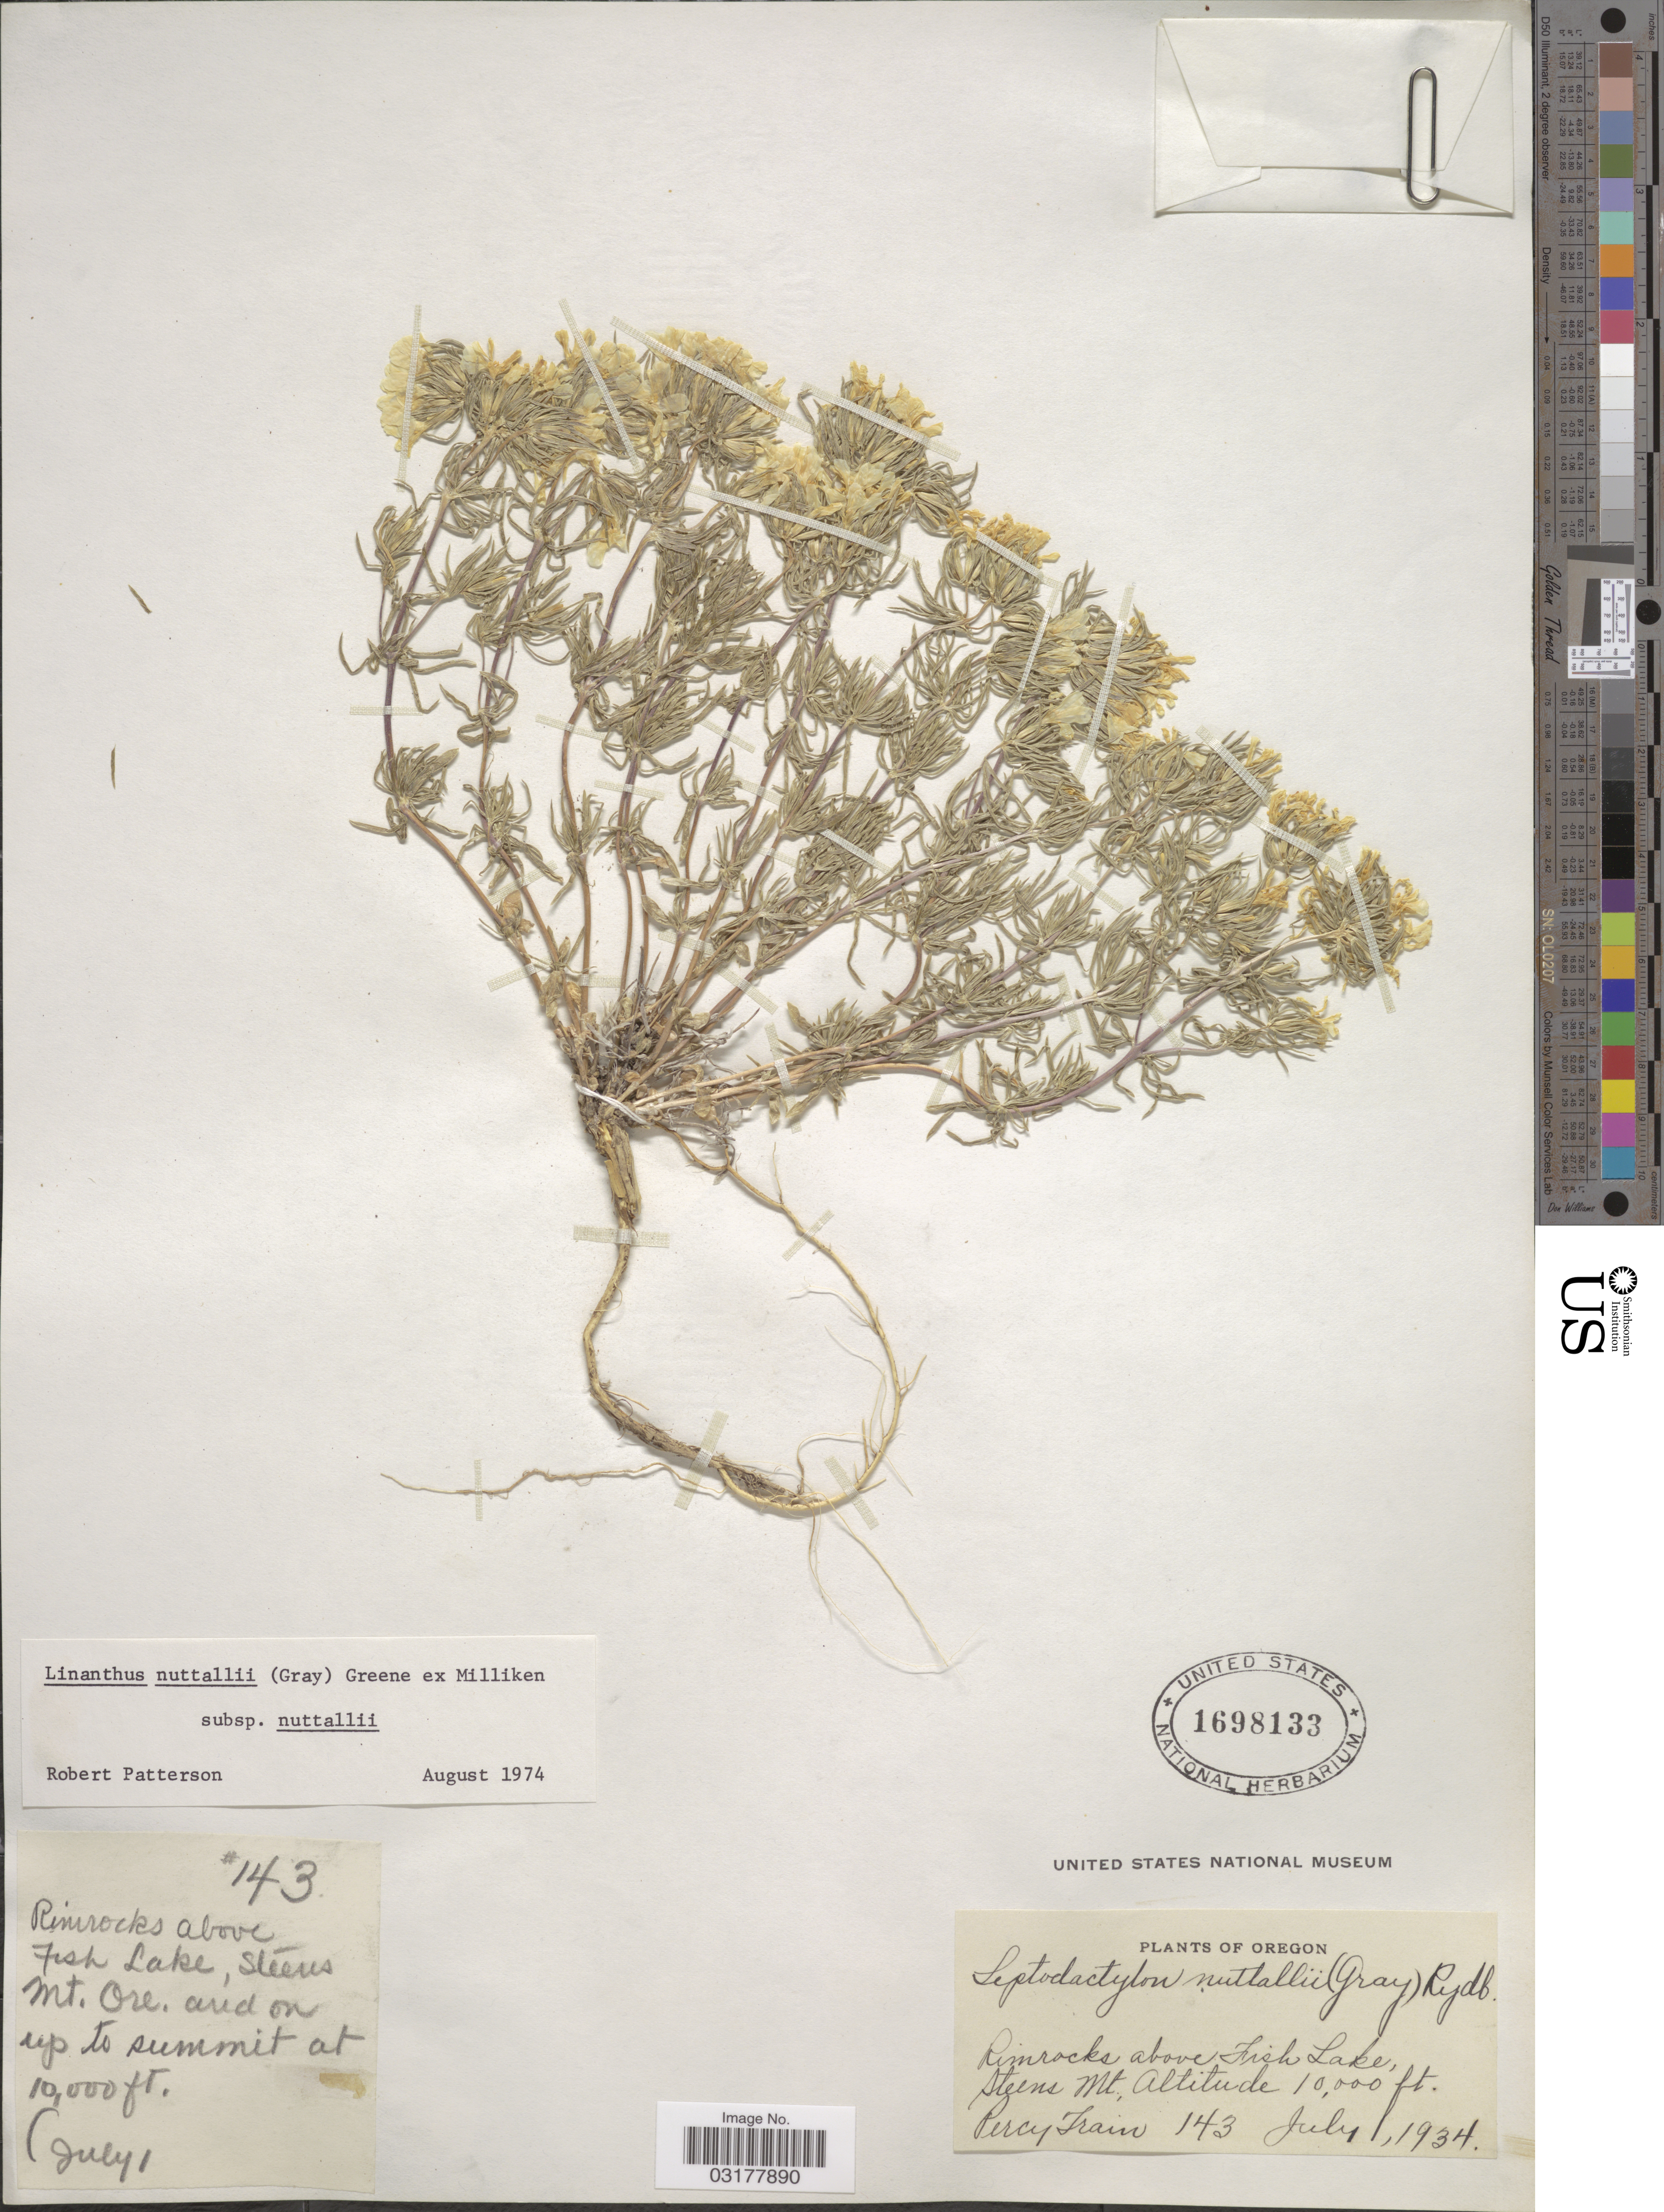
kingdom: Plantae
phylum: Tracheophyta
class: Magnoliopsida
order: Ericales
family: Polemoniaceae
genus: Leptosiphon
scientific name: Leptosiphon nuttallii subsp. nuttallii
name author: (A. Gray) J.M. Porter & L.A. Johnson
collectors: P. Train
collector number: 143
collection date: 1934-07-01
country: United States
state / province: Oregon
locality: Rimrocks above Fish Lake, Steens Mt.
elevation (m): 3048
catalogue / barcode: US 1698133